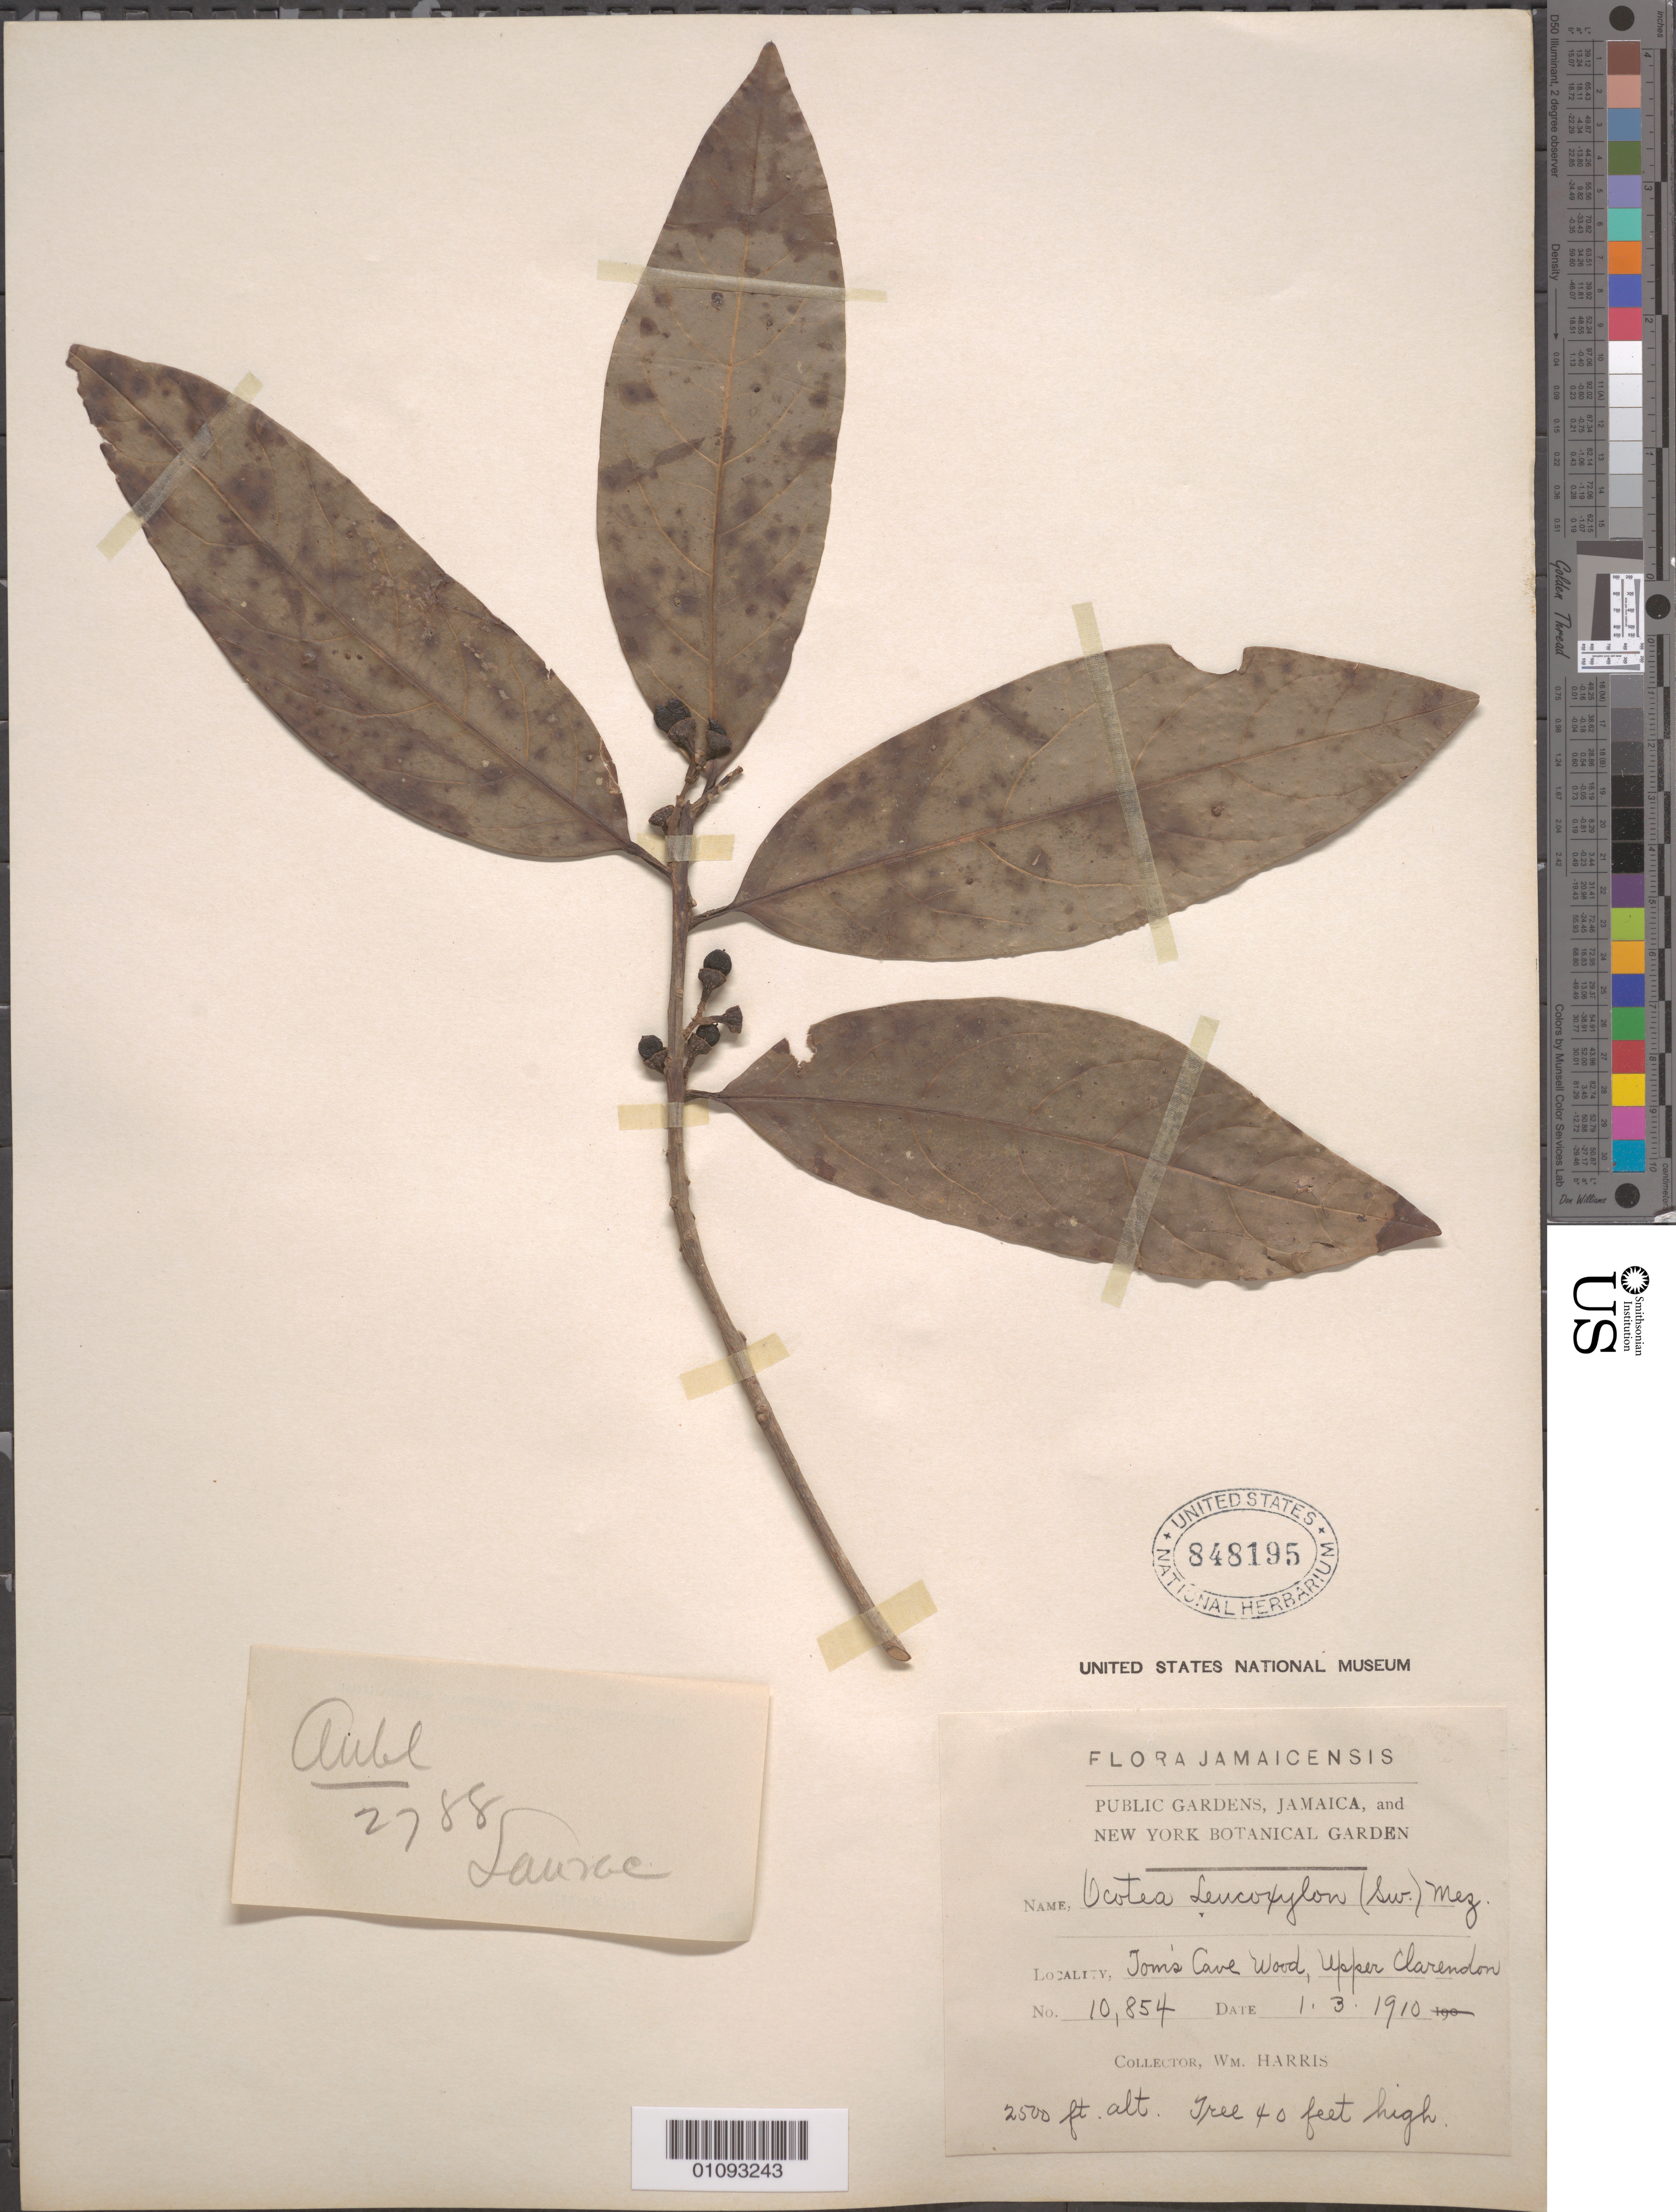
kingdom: Plantae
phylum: Tracheophyta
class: Magnoliopsida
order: Laurales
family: Lauraceae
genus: Ocotea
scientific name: Ocotea leucoxylon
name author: (Sw.) Laness.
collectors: W. Harris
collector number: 10854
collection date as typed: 01 Mar 1910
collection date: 1910-03-01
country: Jamaica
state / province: Saint Andrew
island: Jamaica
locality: Upper Clarendon.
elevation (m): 762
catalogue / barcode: US 848195